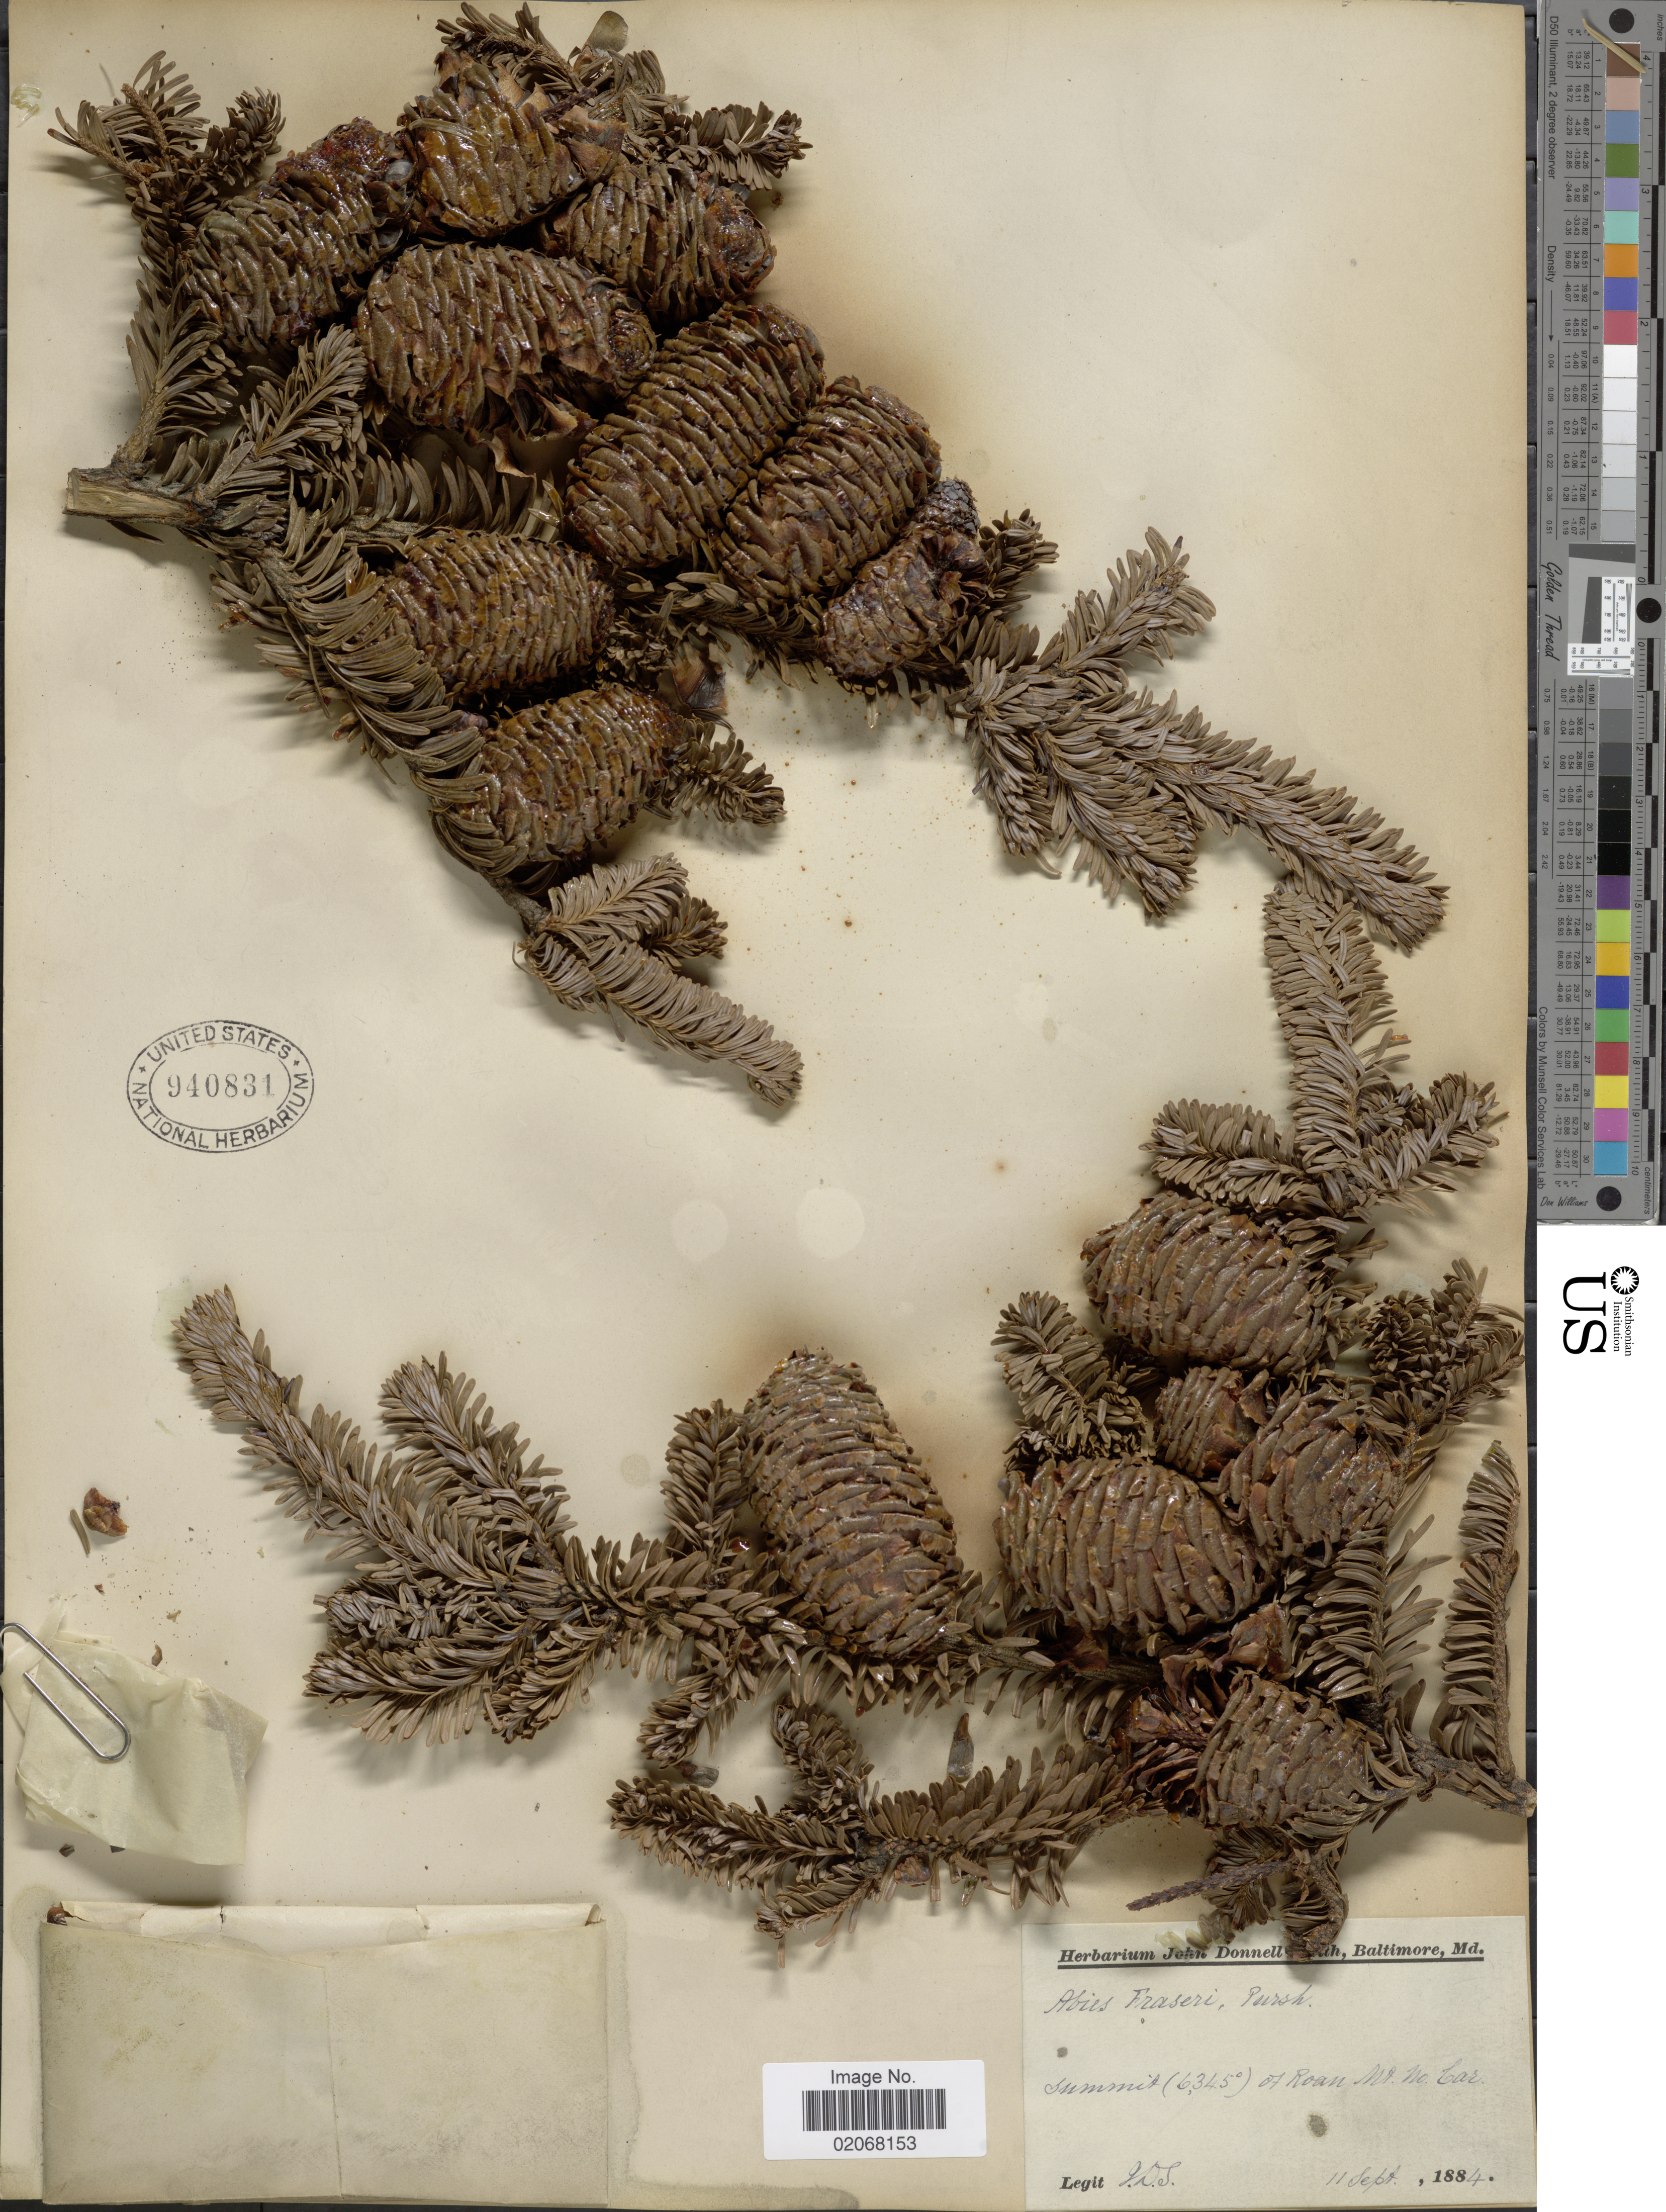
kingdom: Plantae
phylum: Tracheophyta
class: Pinopsida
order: Pinales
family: Pinaceae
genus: Abies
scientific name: Abies fraseri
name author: (Pursh) Poir.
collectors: J. Donnell Smith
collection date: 1884-09-11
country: United States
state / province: North Carolina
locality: Summit (6.345°) of Roan Mt, No. Car.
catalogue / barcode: US 940831